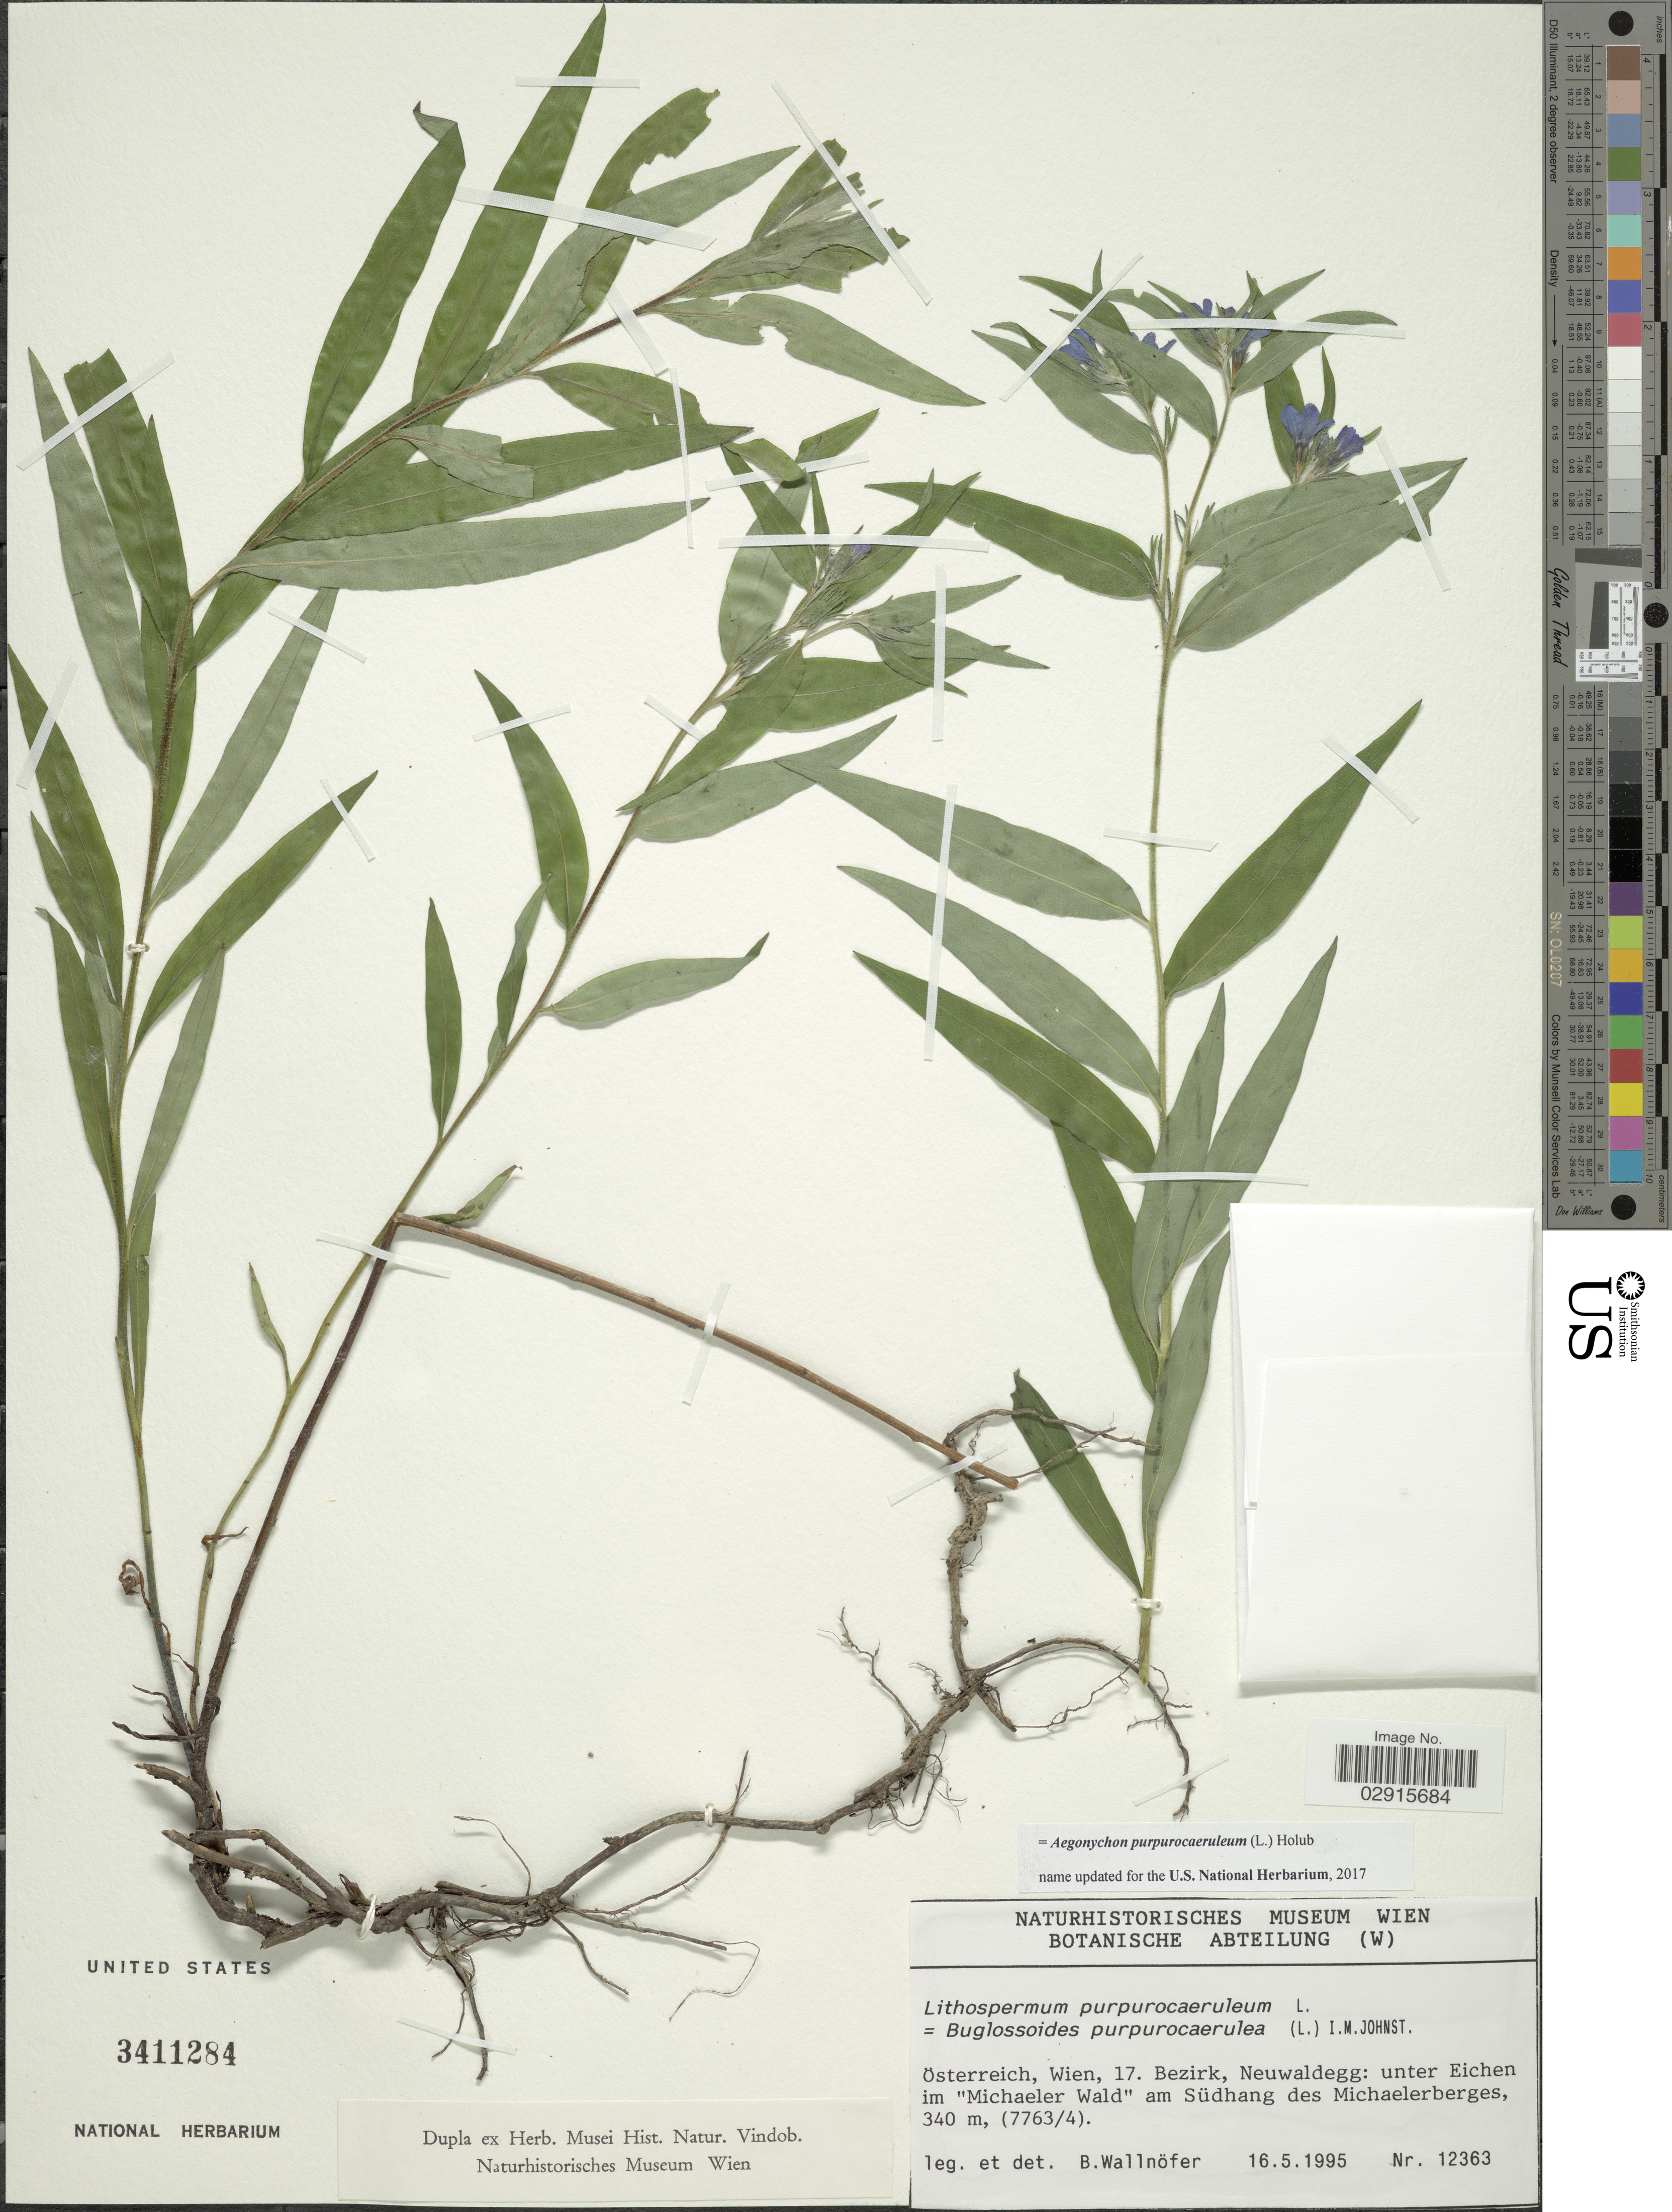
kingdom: Plantae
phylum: Tracheophyta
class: Magnoliopsida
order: Boraginales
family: Boraginaceae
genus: Aegonychon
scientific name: Aegonychon purpurocaeruleum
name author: (L.) Holub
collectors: B. Wallnöfer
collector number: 12363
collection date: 1995-05-16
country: Austria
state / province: Wien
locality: Österreich, 17. Bezirk, Neuwaldegg: unter Eichen im "Michaeler Wald" am Südhang des Michaelerberges.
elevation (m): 340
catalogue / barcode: US 3411284